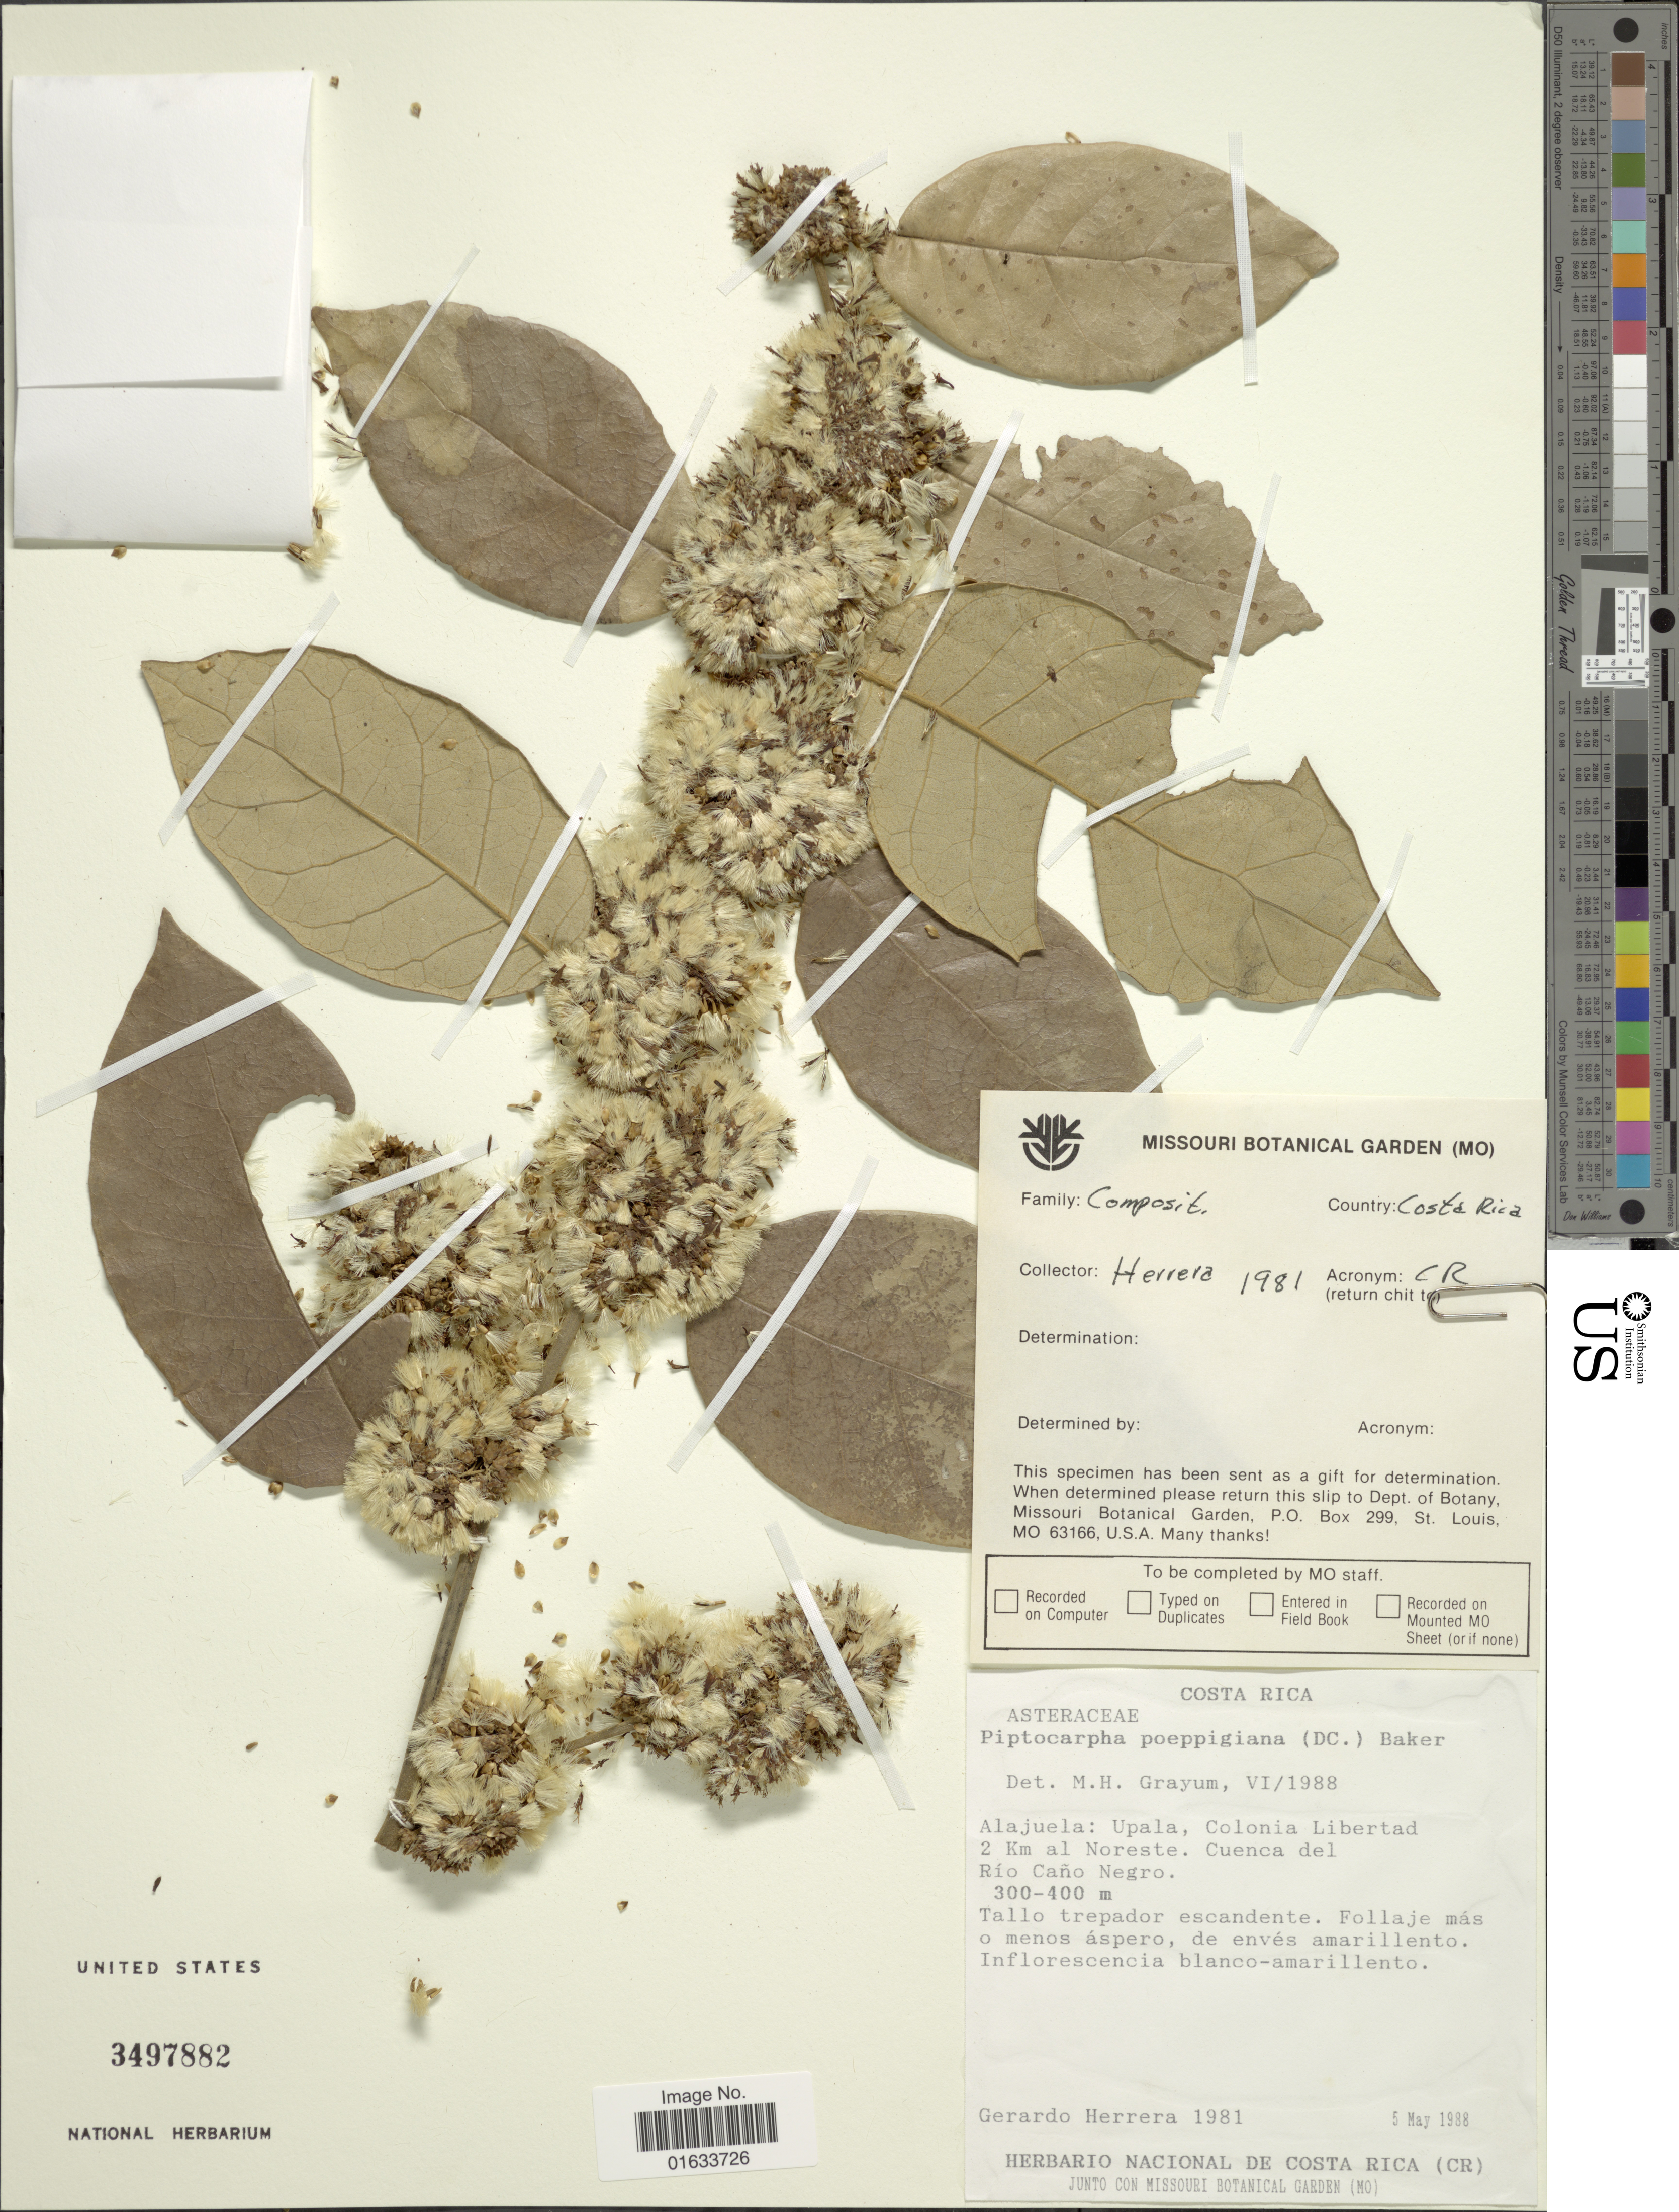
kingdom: Plantae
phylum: Tracheophyta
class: Magnoliopsida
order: Asterales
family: Asteraceae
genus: Piptocarpha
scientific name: Piptocarpha poeppigiana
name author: (DC.) Baker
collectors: G. Herrera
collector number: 1981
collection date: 1988-05-05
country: Costa Rica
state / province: Alajuela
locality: Alajuela: Upala, Colonia Libertad 2 Km al Noreste. Cuenca del Rio Caño Negro.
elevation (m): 300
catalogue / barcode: US 3497882